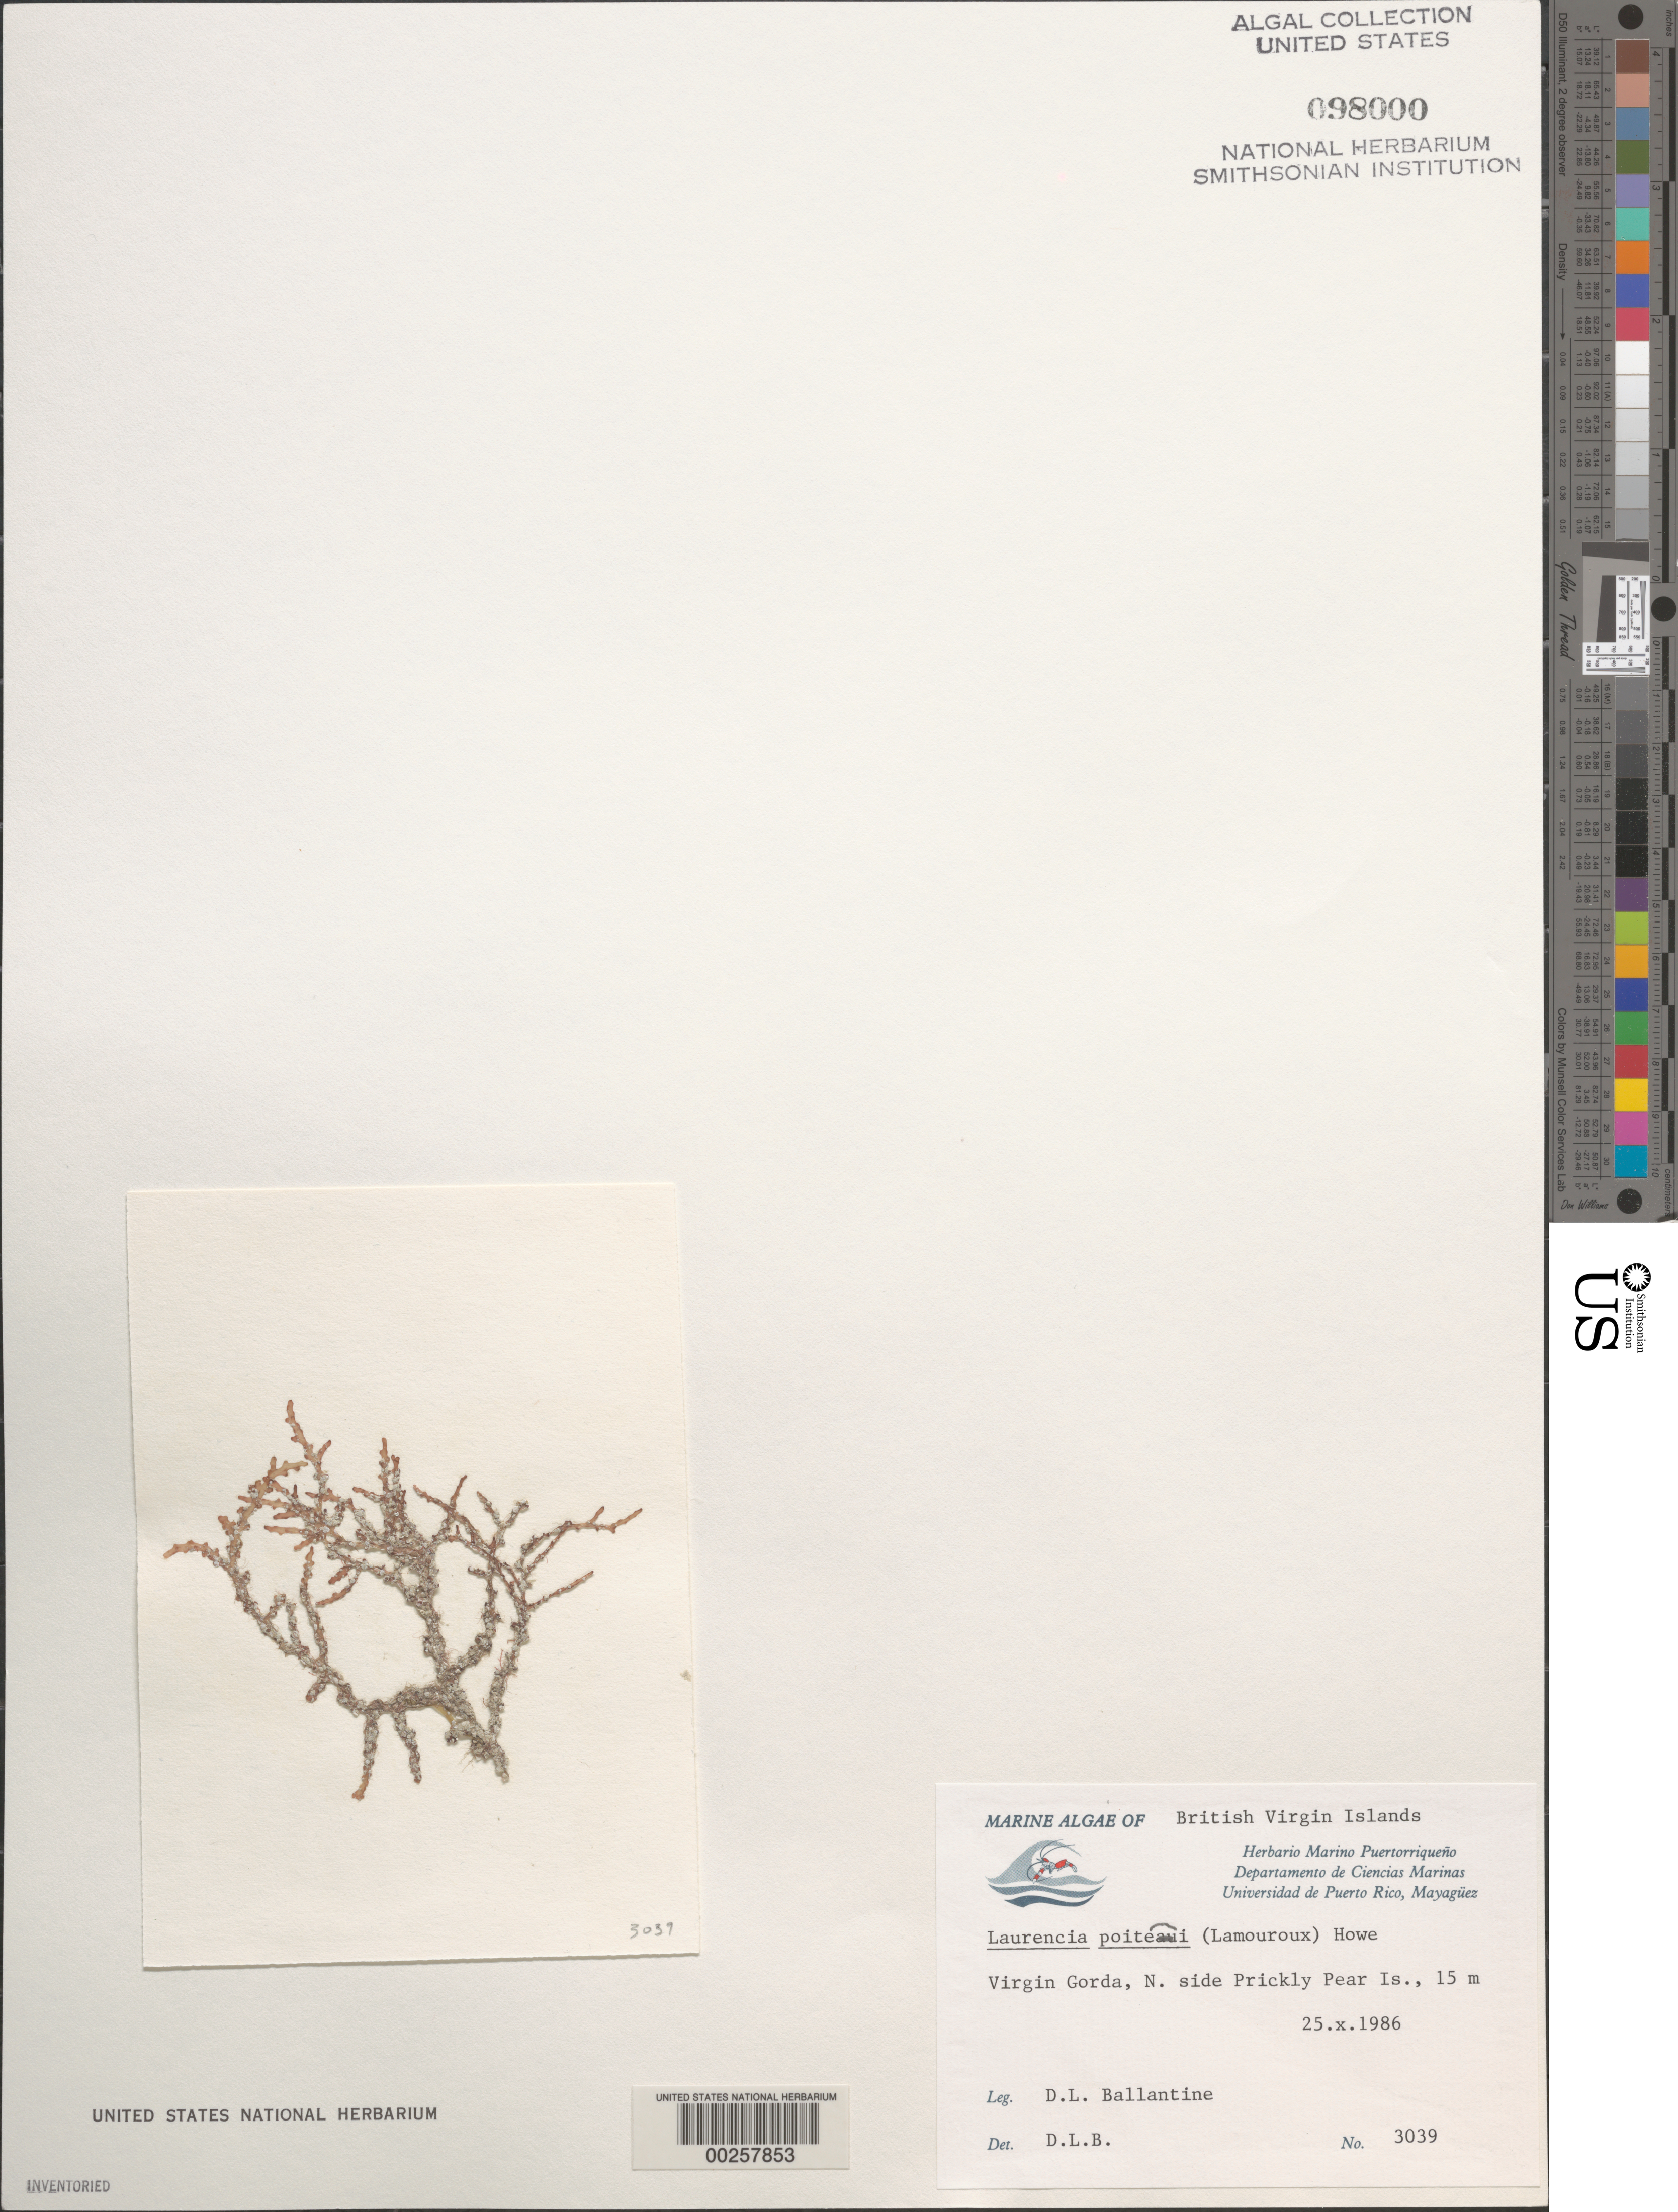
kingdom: Plantae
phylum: Rhodophyta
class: Florideophyceae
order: Ceramiales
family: Rhodomelaceae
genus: Yuzurua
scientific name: Yuzurua poiteaui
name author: (J.V.Lamouroux) Martin-Lescanne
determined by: Brooks, B. L., (BOT), Smithsonian Institution - National Museum of Natural History (UNITED STATES)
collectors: D.L. Ballantine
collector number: DLB 3039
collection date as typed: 25 Oct 1986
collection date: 1986-10-25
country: British Virgin Islands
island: Virgin Gorda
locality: Prickly Pear Island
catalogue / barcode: US 98000